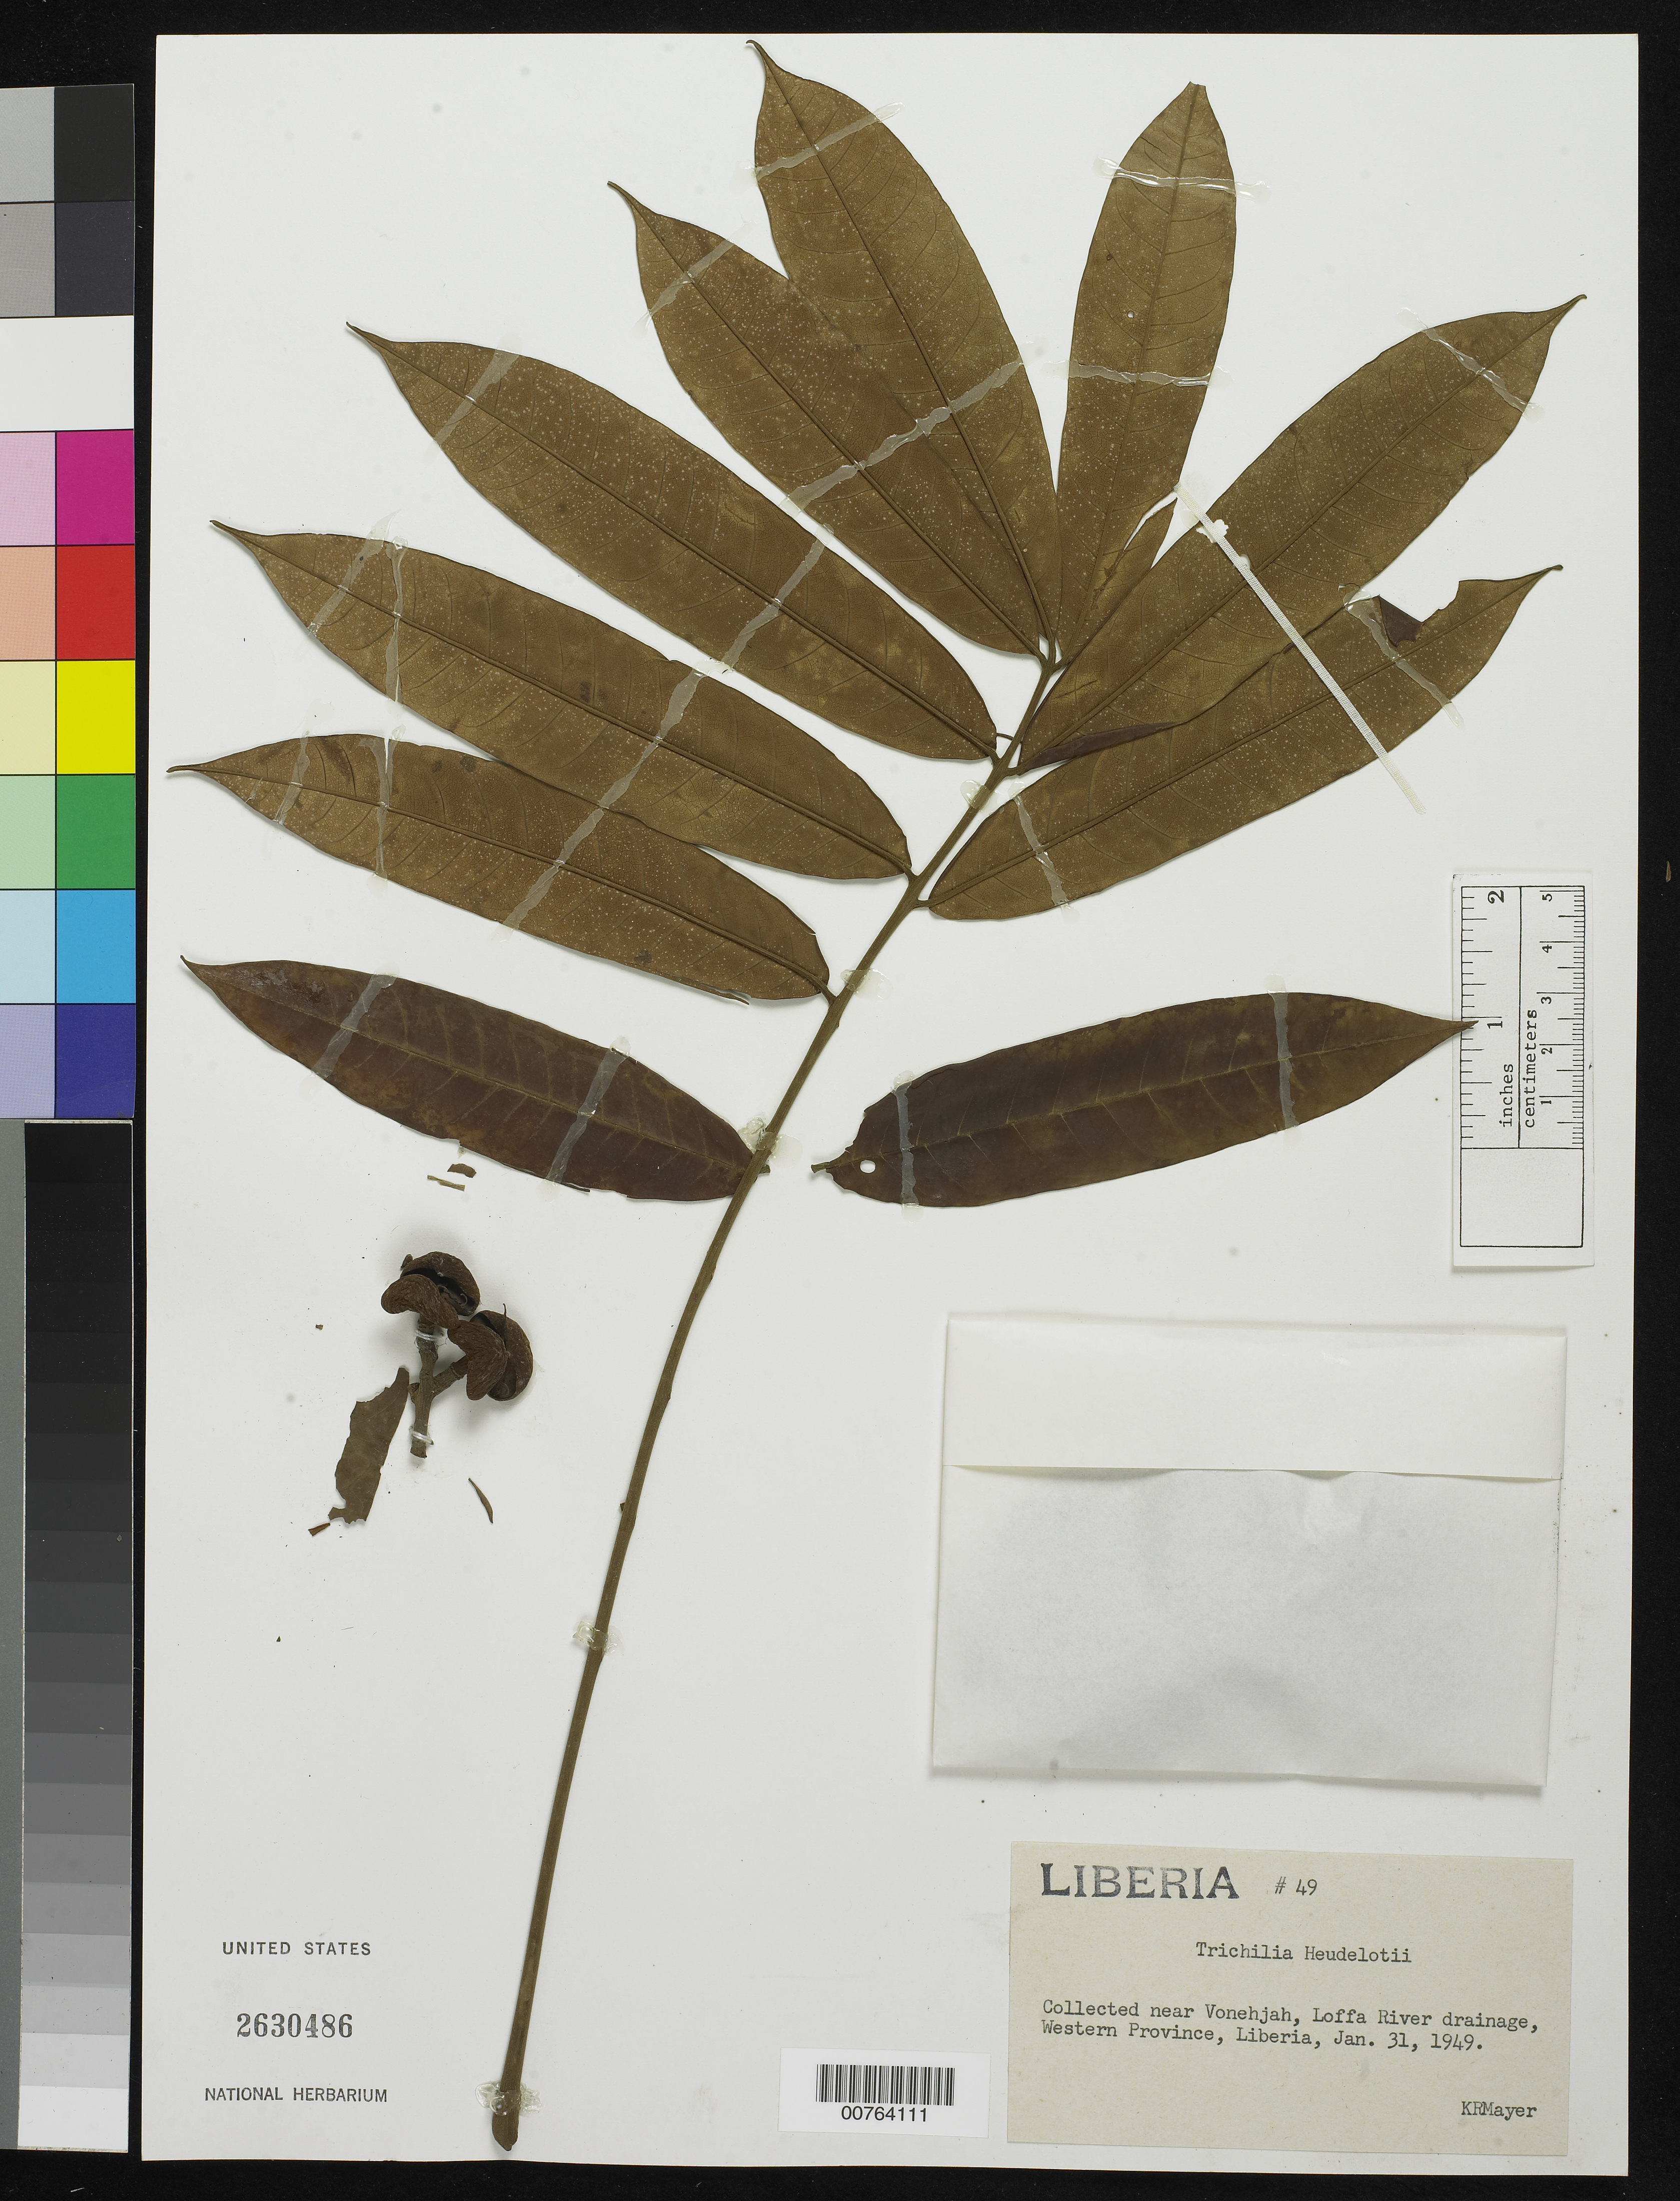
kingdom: Plantae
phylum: Tracheophyta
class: Magnoliopsida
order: Sapindales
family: Meliaceae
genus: Trichilia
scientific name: Trichilia heudelotii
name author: Planch. ex Oliv.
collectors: K. R. Mayer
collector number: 49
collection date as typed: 31 Jan 1949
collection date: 1949-01-31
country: Liberia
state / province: Lofa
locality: Western Province: Loffa River drainage, near Vonehjah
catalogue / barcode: US 2630486